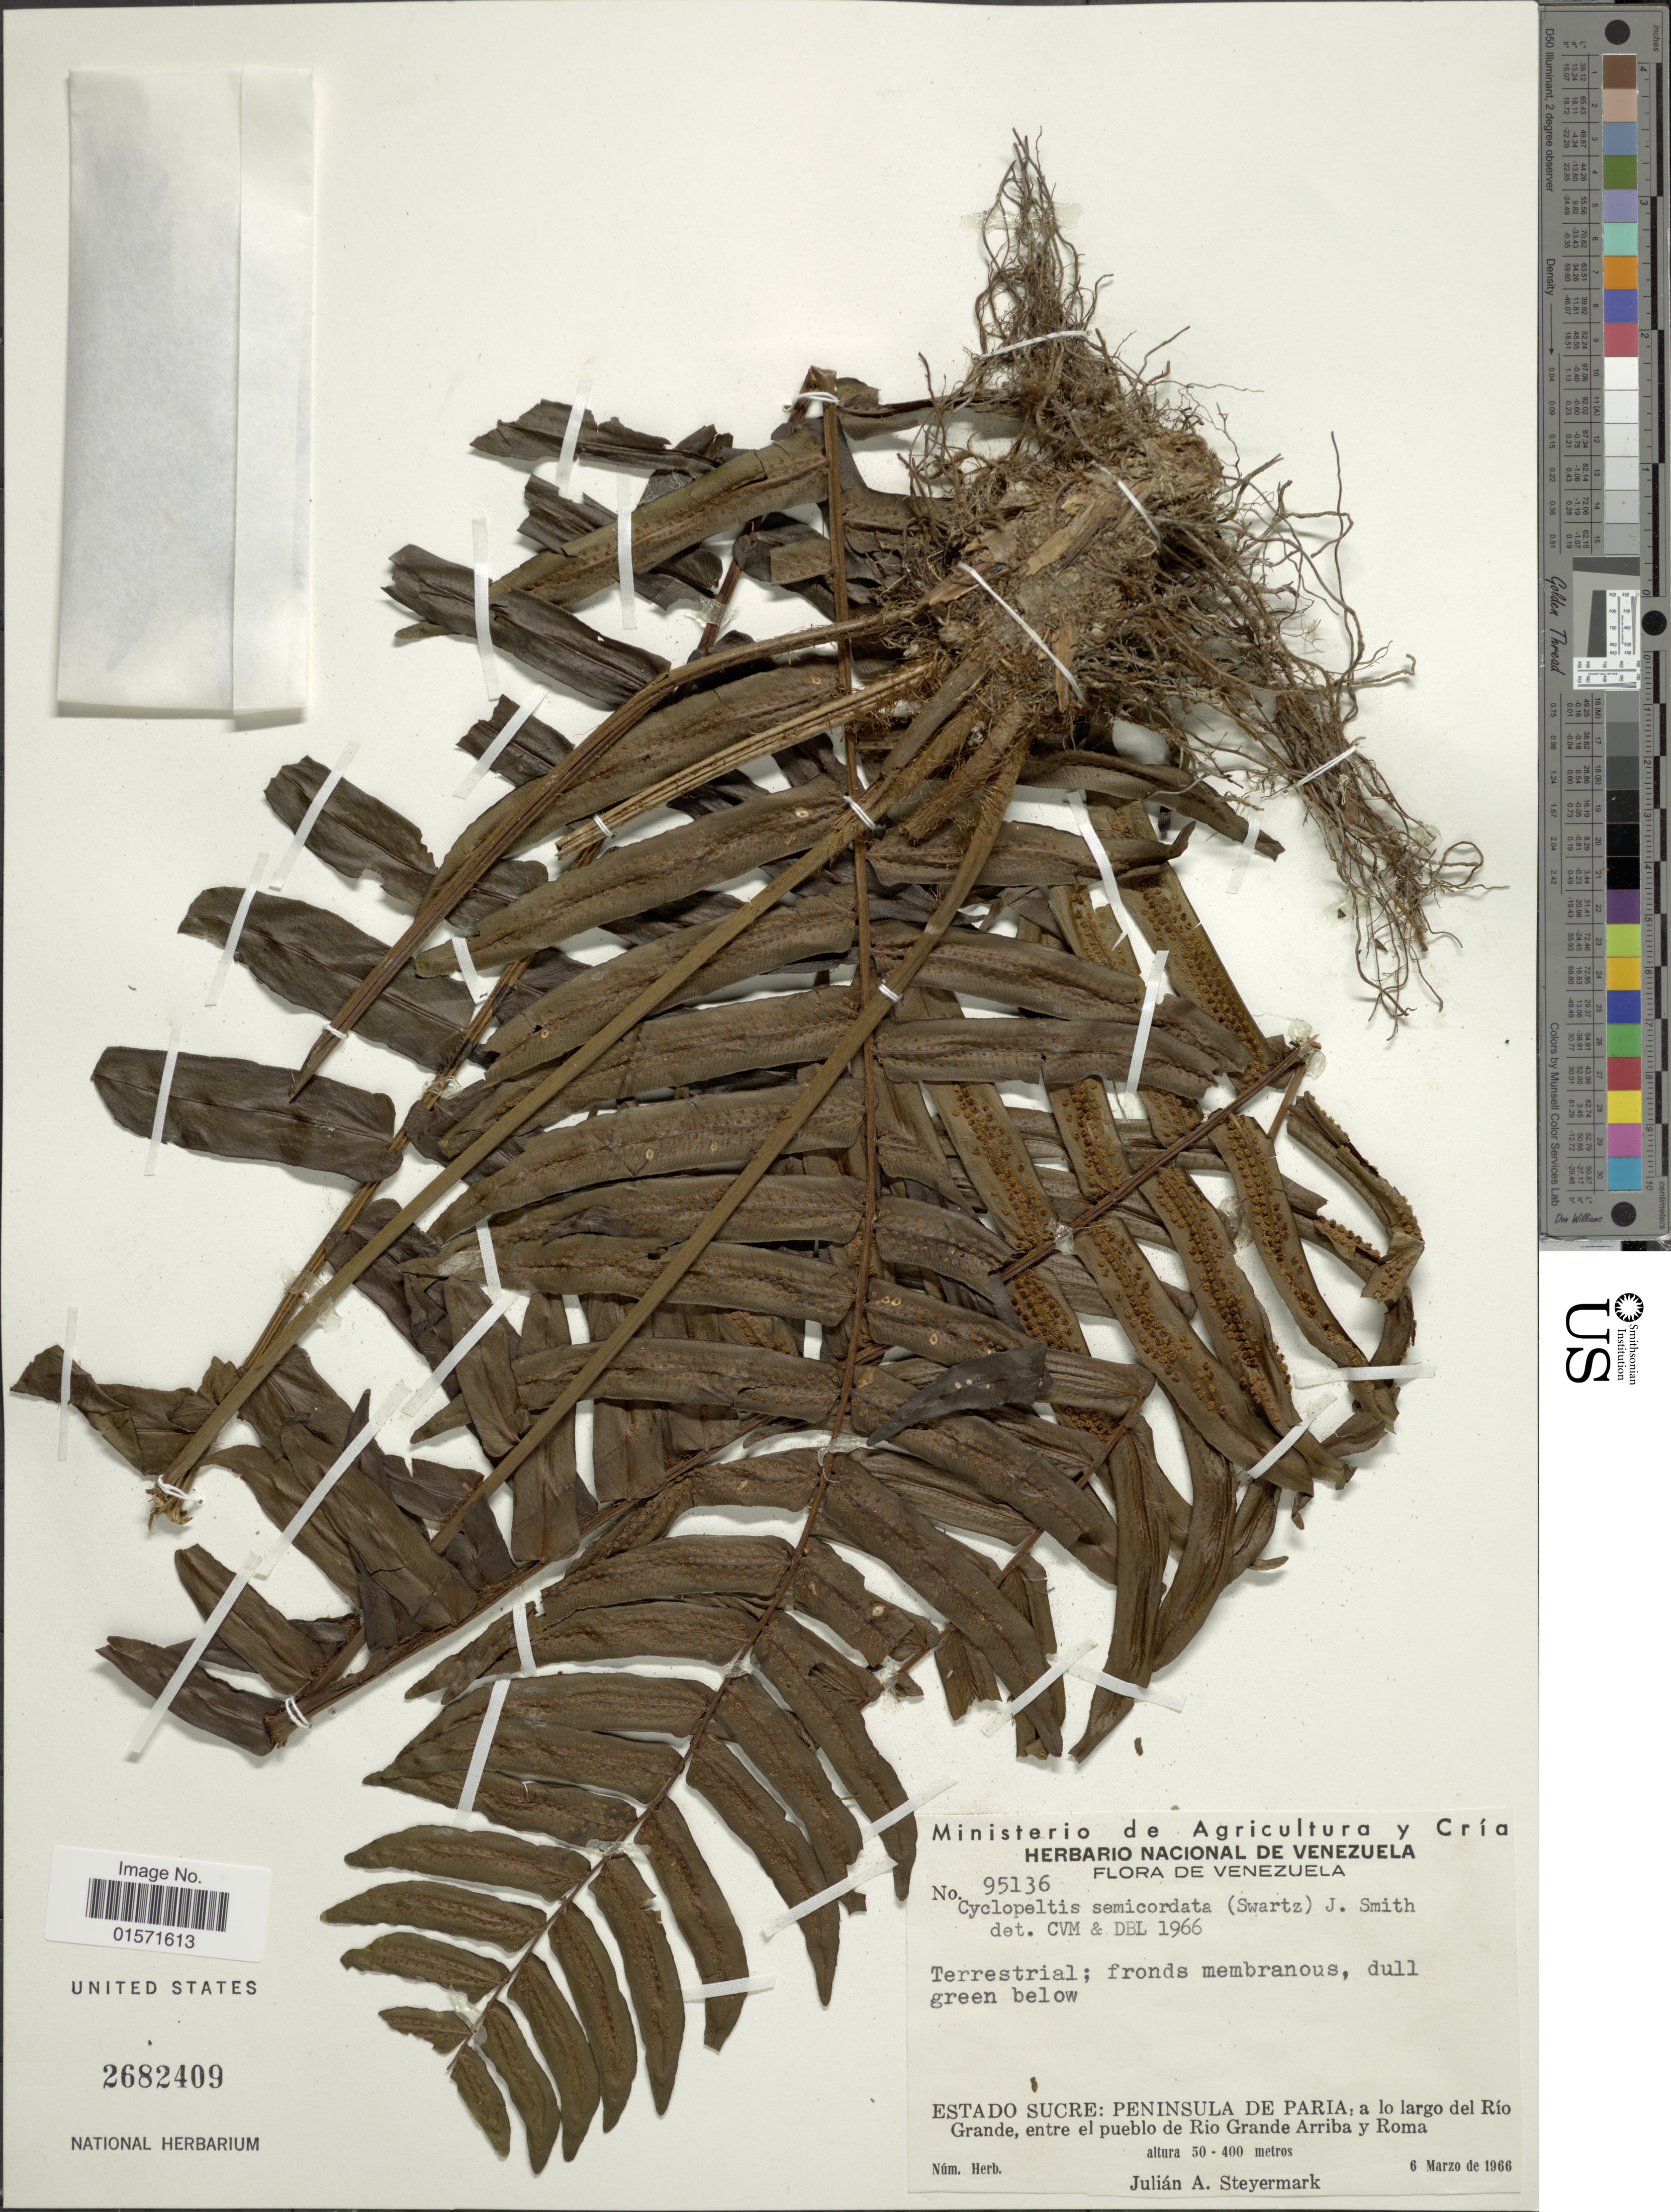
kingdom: Plantae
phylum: Tracheophyta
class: Polypodiopsida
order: Polypodiales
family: Lomariopsidaceae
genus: Cyclopeltis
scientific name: Cyclopeltis semicordata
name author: (Sw.) J. Sm.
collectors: J. Steyermark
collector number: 95136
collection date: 1966-03-06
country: Venezuela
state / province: Sucre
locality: Estado Sucre: Peninsula de Paria: a lo largo del Rio Grande, entre el pueblo de Rio Grande Arriba y Roma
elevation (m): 50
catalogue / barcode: US 2682409